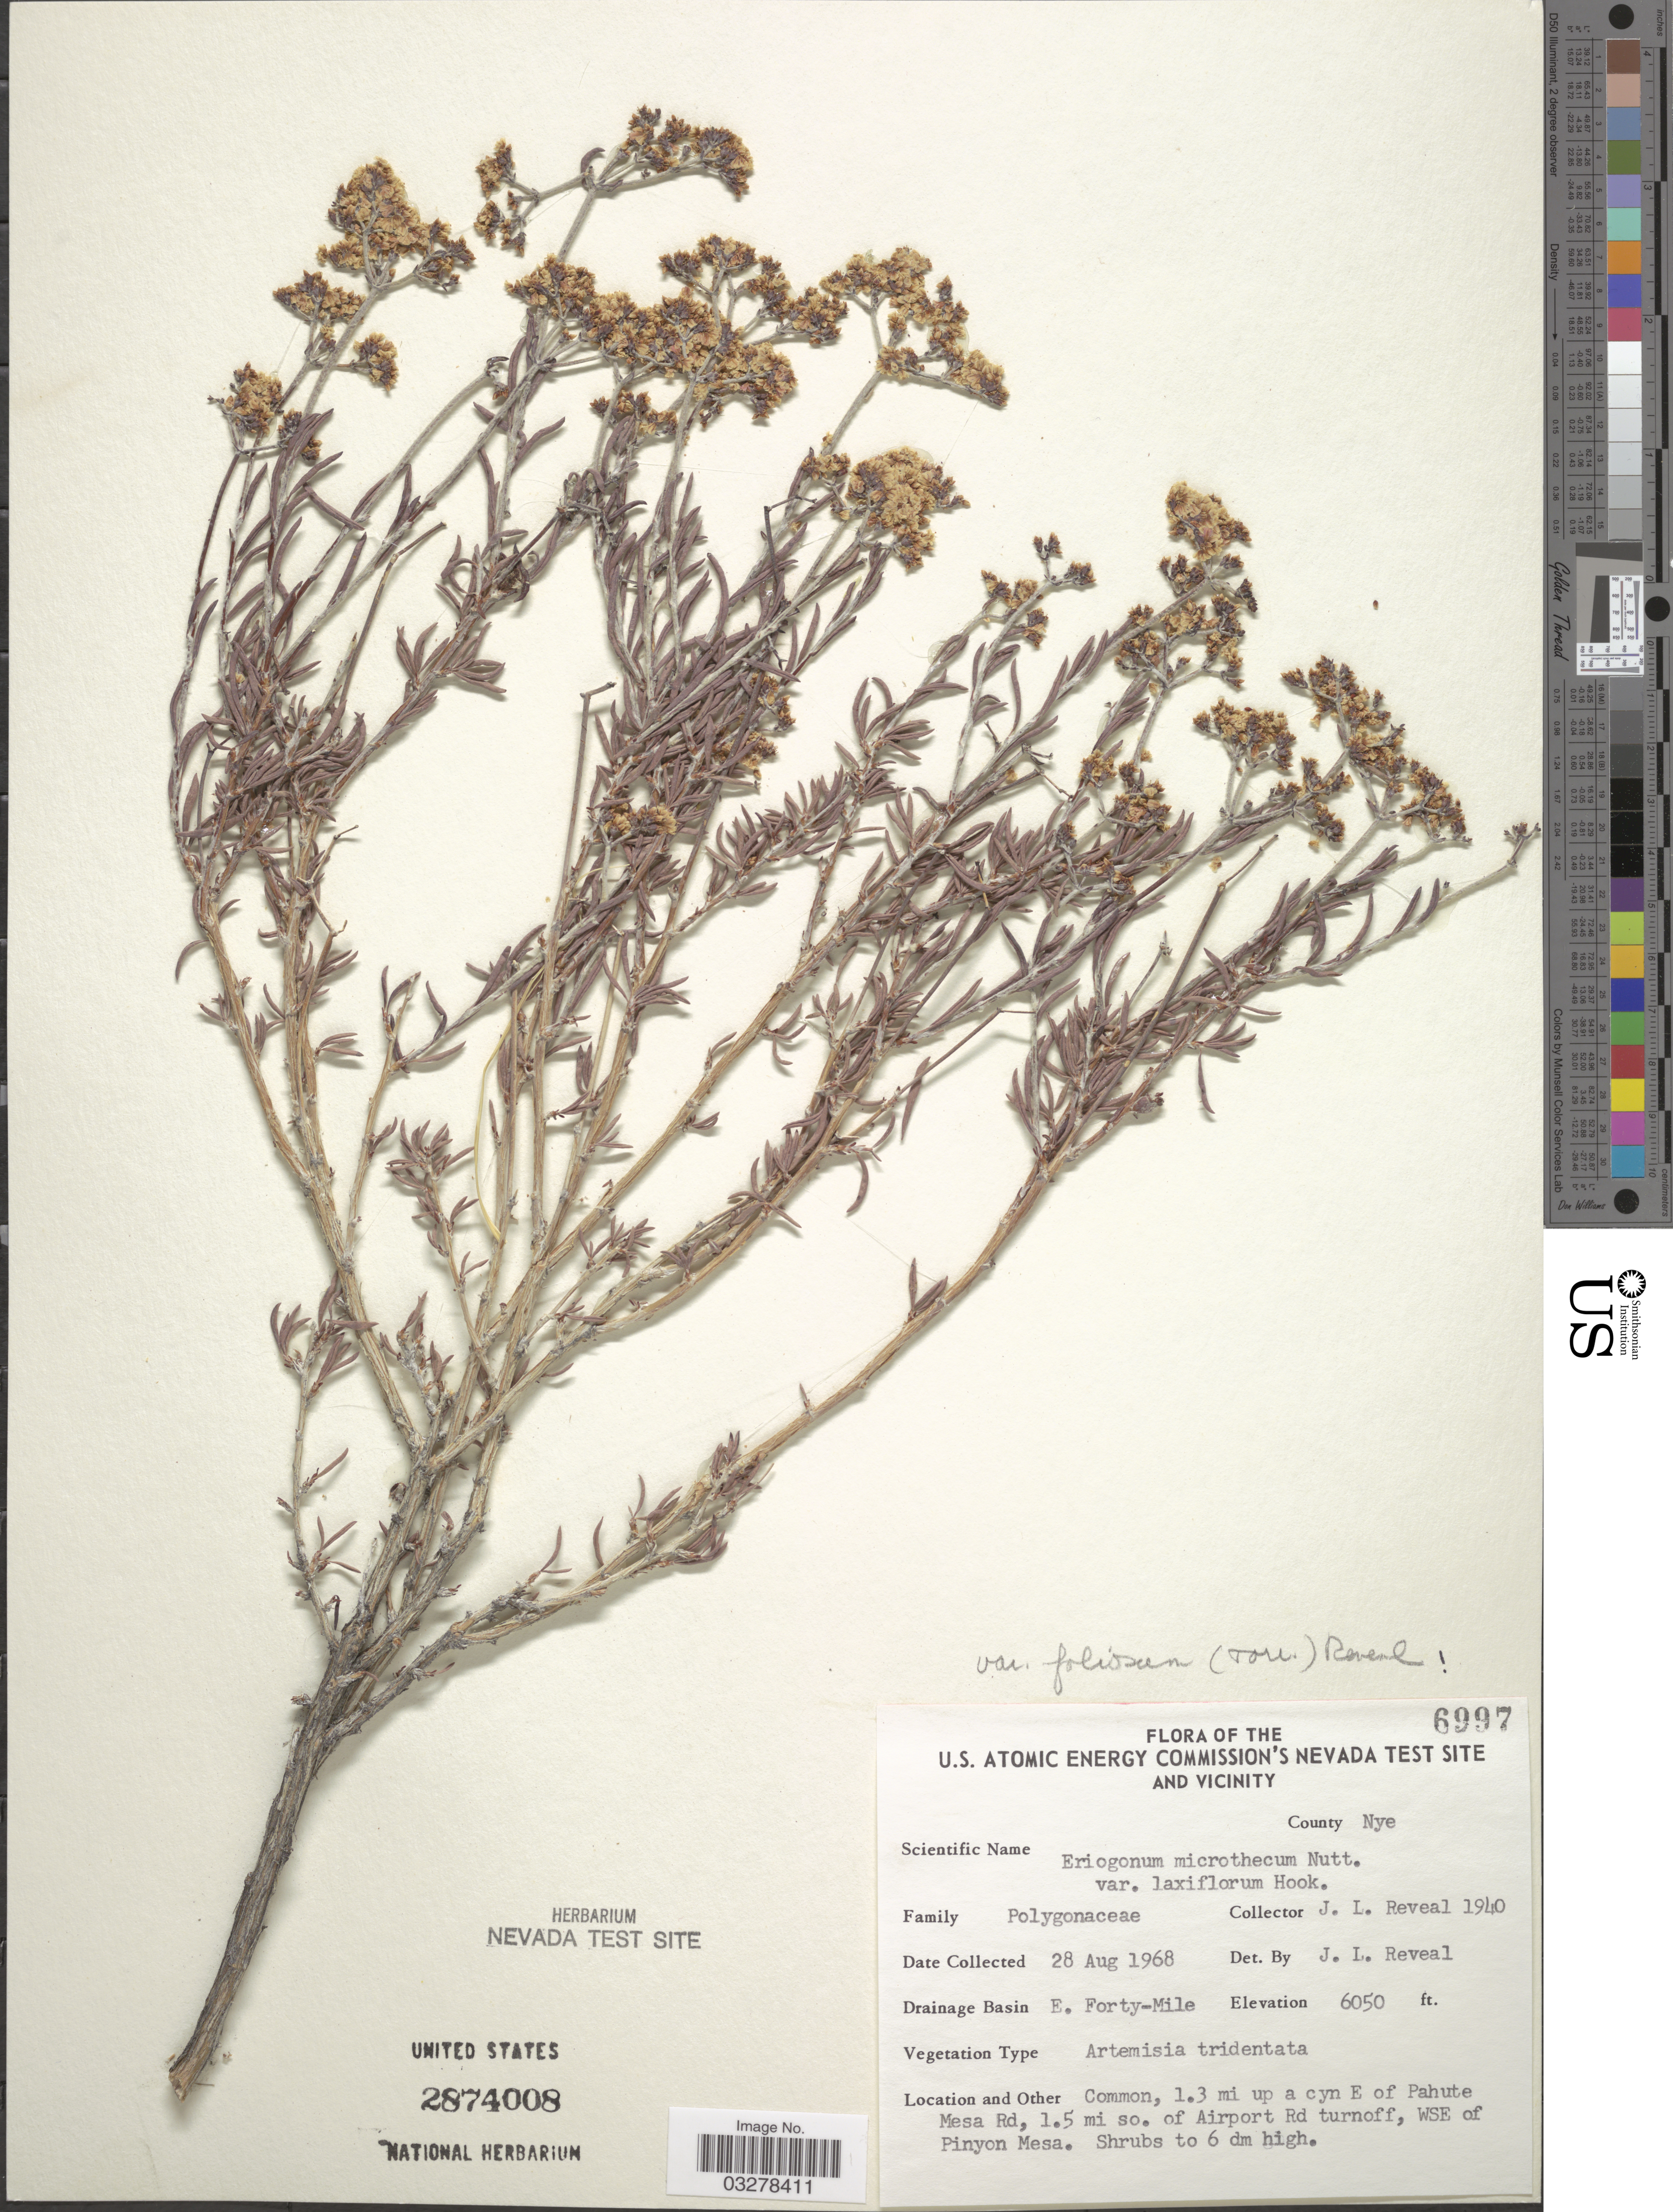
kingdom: Plantae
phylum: Tracheophyta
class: Magnoliopsida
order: Caryophyllales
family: Polygonaceae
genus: Eriogonum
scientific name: Eriogonum microtheca var. foliosum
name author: (Torr. & A. Gray) Reveal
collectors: J. L. Reveal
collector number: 1940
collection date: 1968-08-28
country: United States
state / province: Nevada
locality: U.S. Atomic Energy Commission's Nevada Test Site and Vicinity. County Nye. Drainage Basin E. Forty-Mile. Common, 1.3 mi up a cyn E of Pahute Mesa Rd, 1.5 mi so. of Airport Rd turnoff, WSE of Pinyon Mesa.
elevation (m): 1844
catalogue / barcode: US 2874008